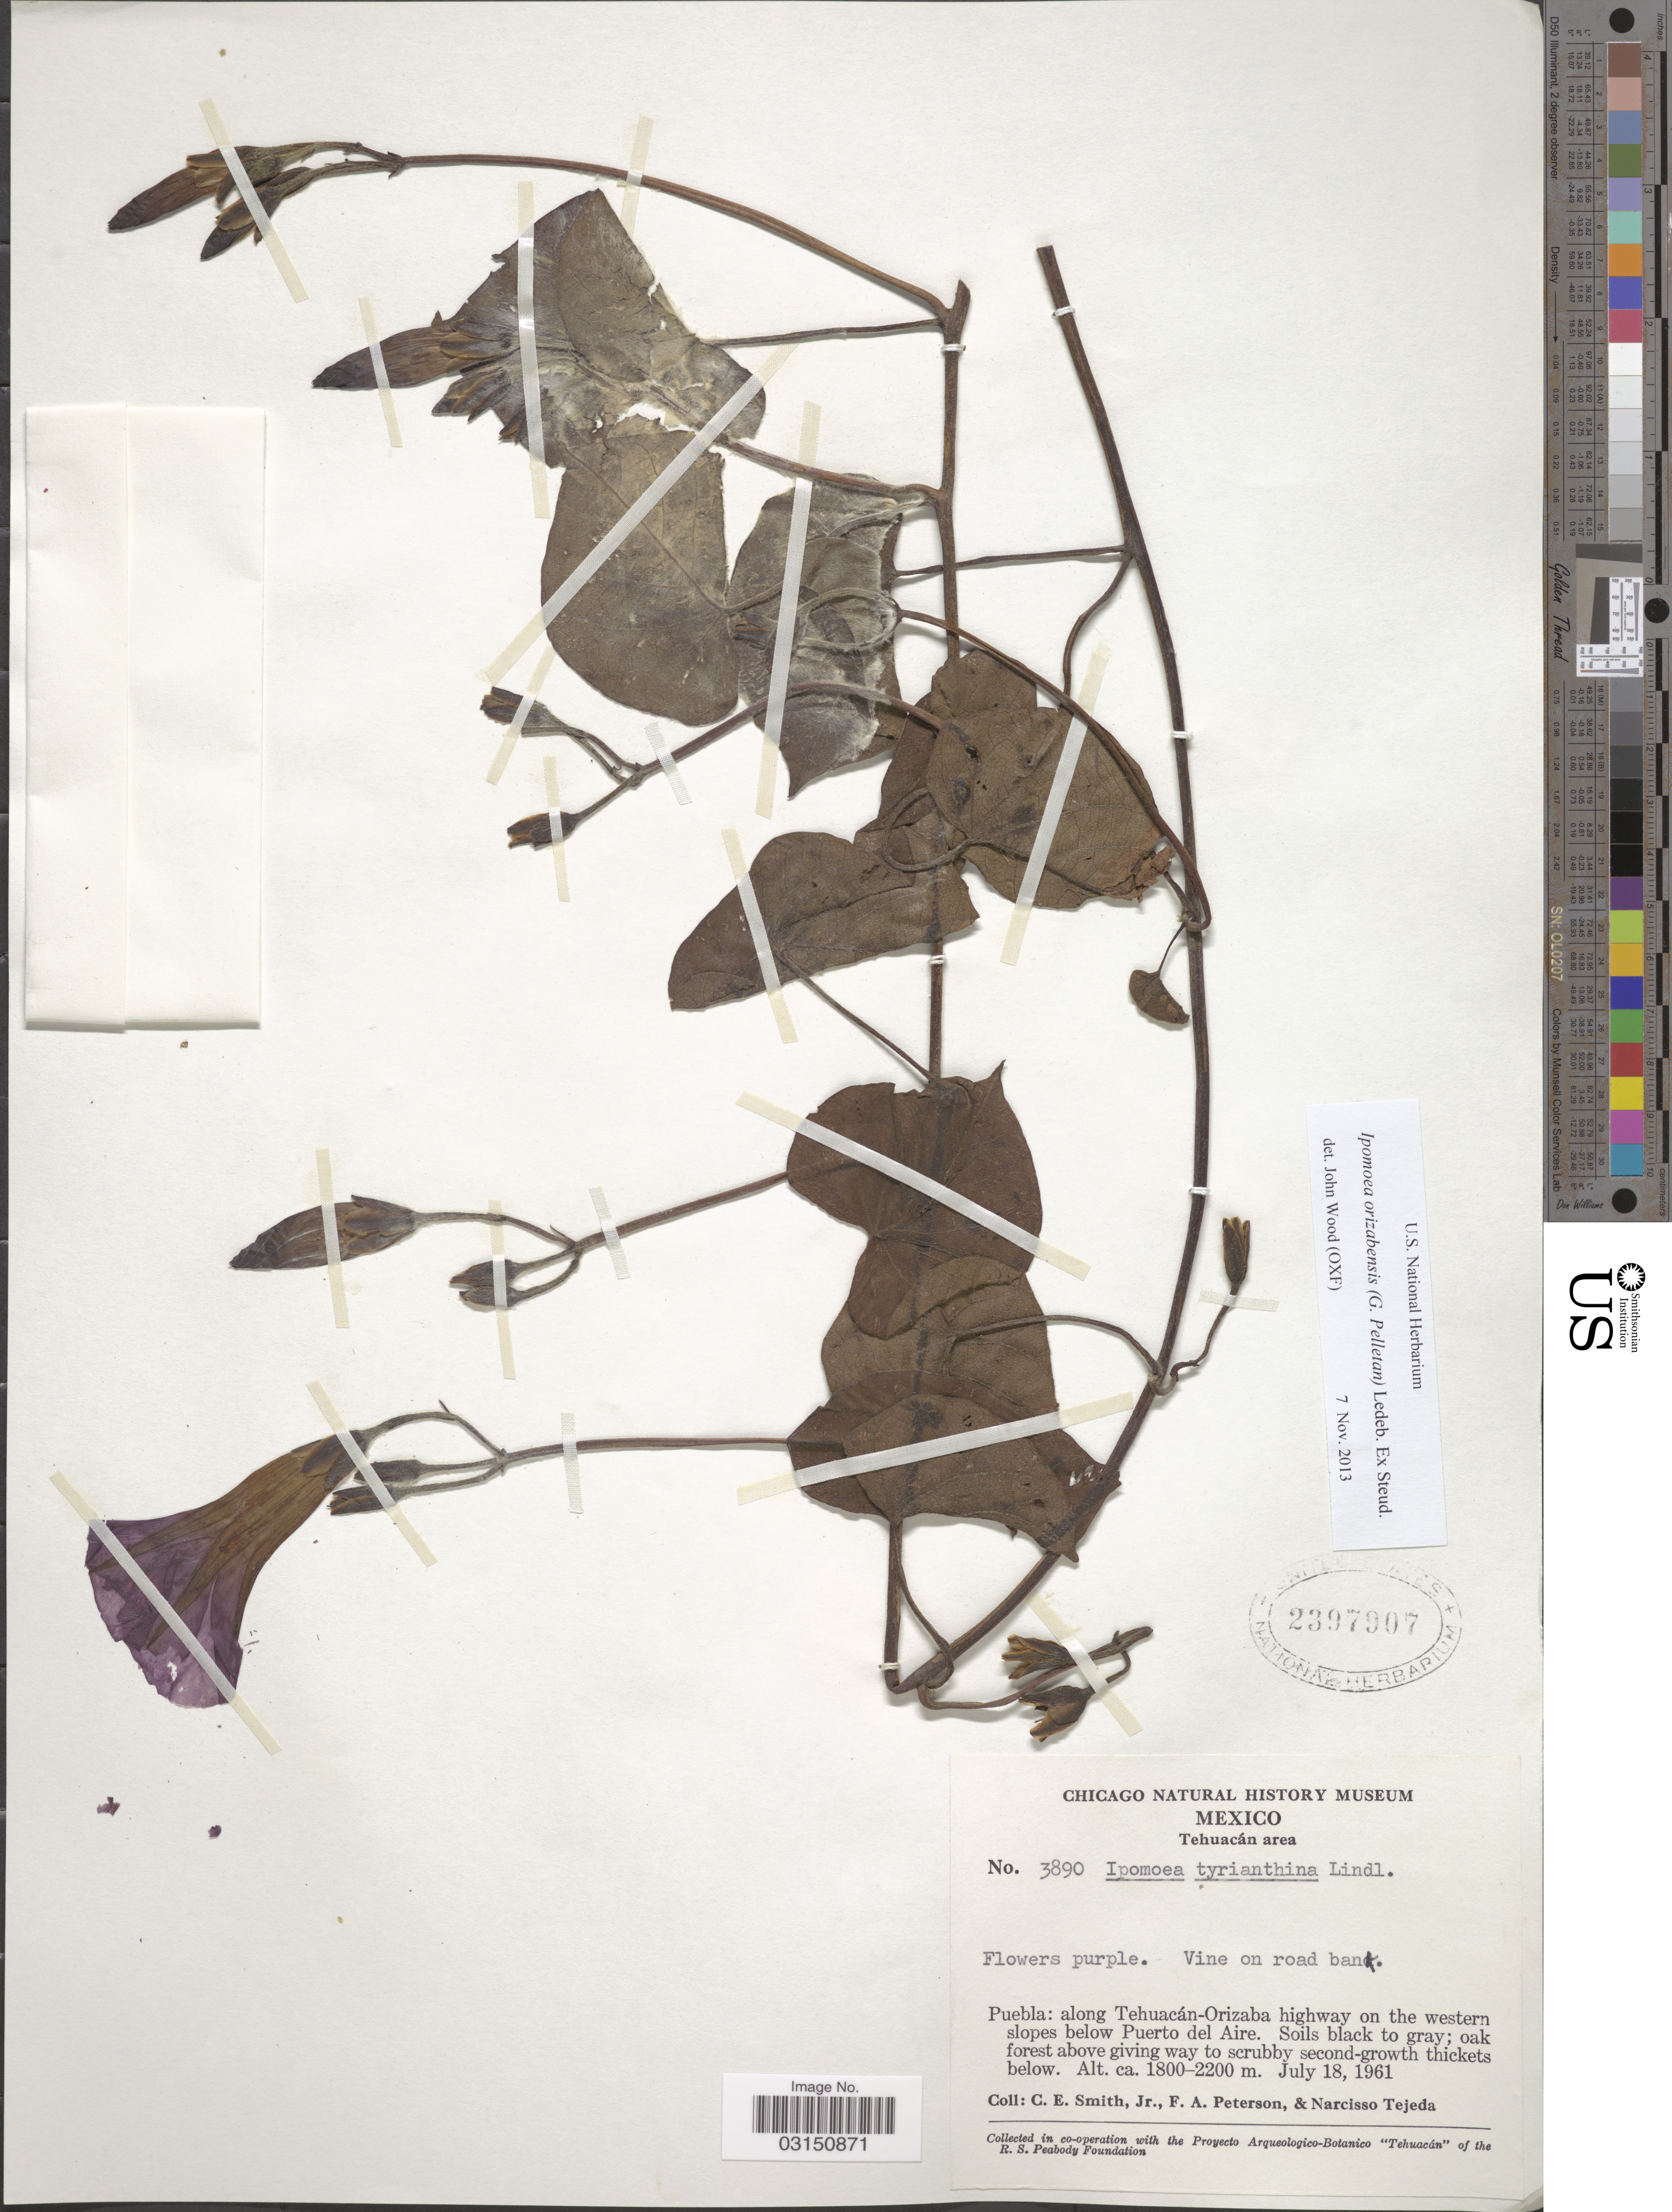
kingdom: Plantae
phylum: Tracheophyta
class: Magnoliopsida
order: Solanales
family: Convolvulaceae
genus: Ipomoea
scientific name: Ipomoea orizabensis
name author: (G. Pelletan) Ledeb. ex Steud.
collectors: C. E. Smith Jr., F. A. Peterson & N. Tejeda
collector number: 3890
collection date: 1961-07-18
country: Mexico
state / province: Puebla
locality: Along Tehuacán-Orizaba highway on the western slopes below Puerto del Aire.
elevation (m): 1800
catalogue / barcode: US 2397907